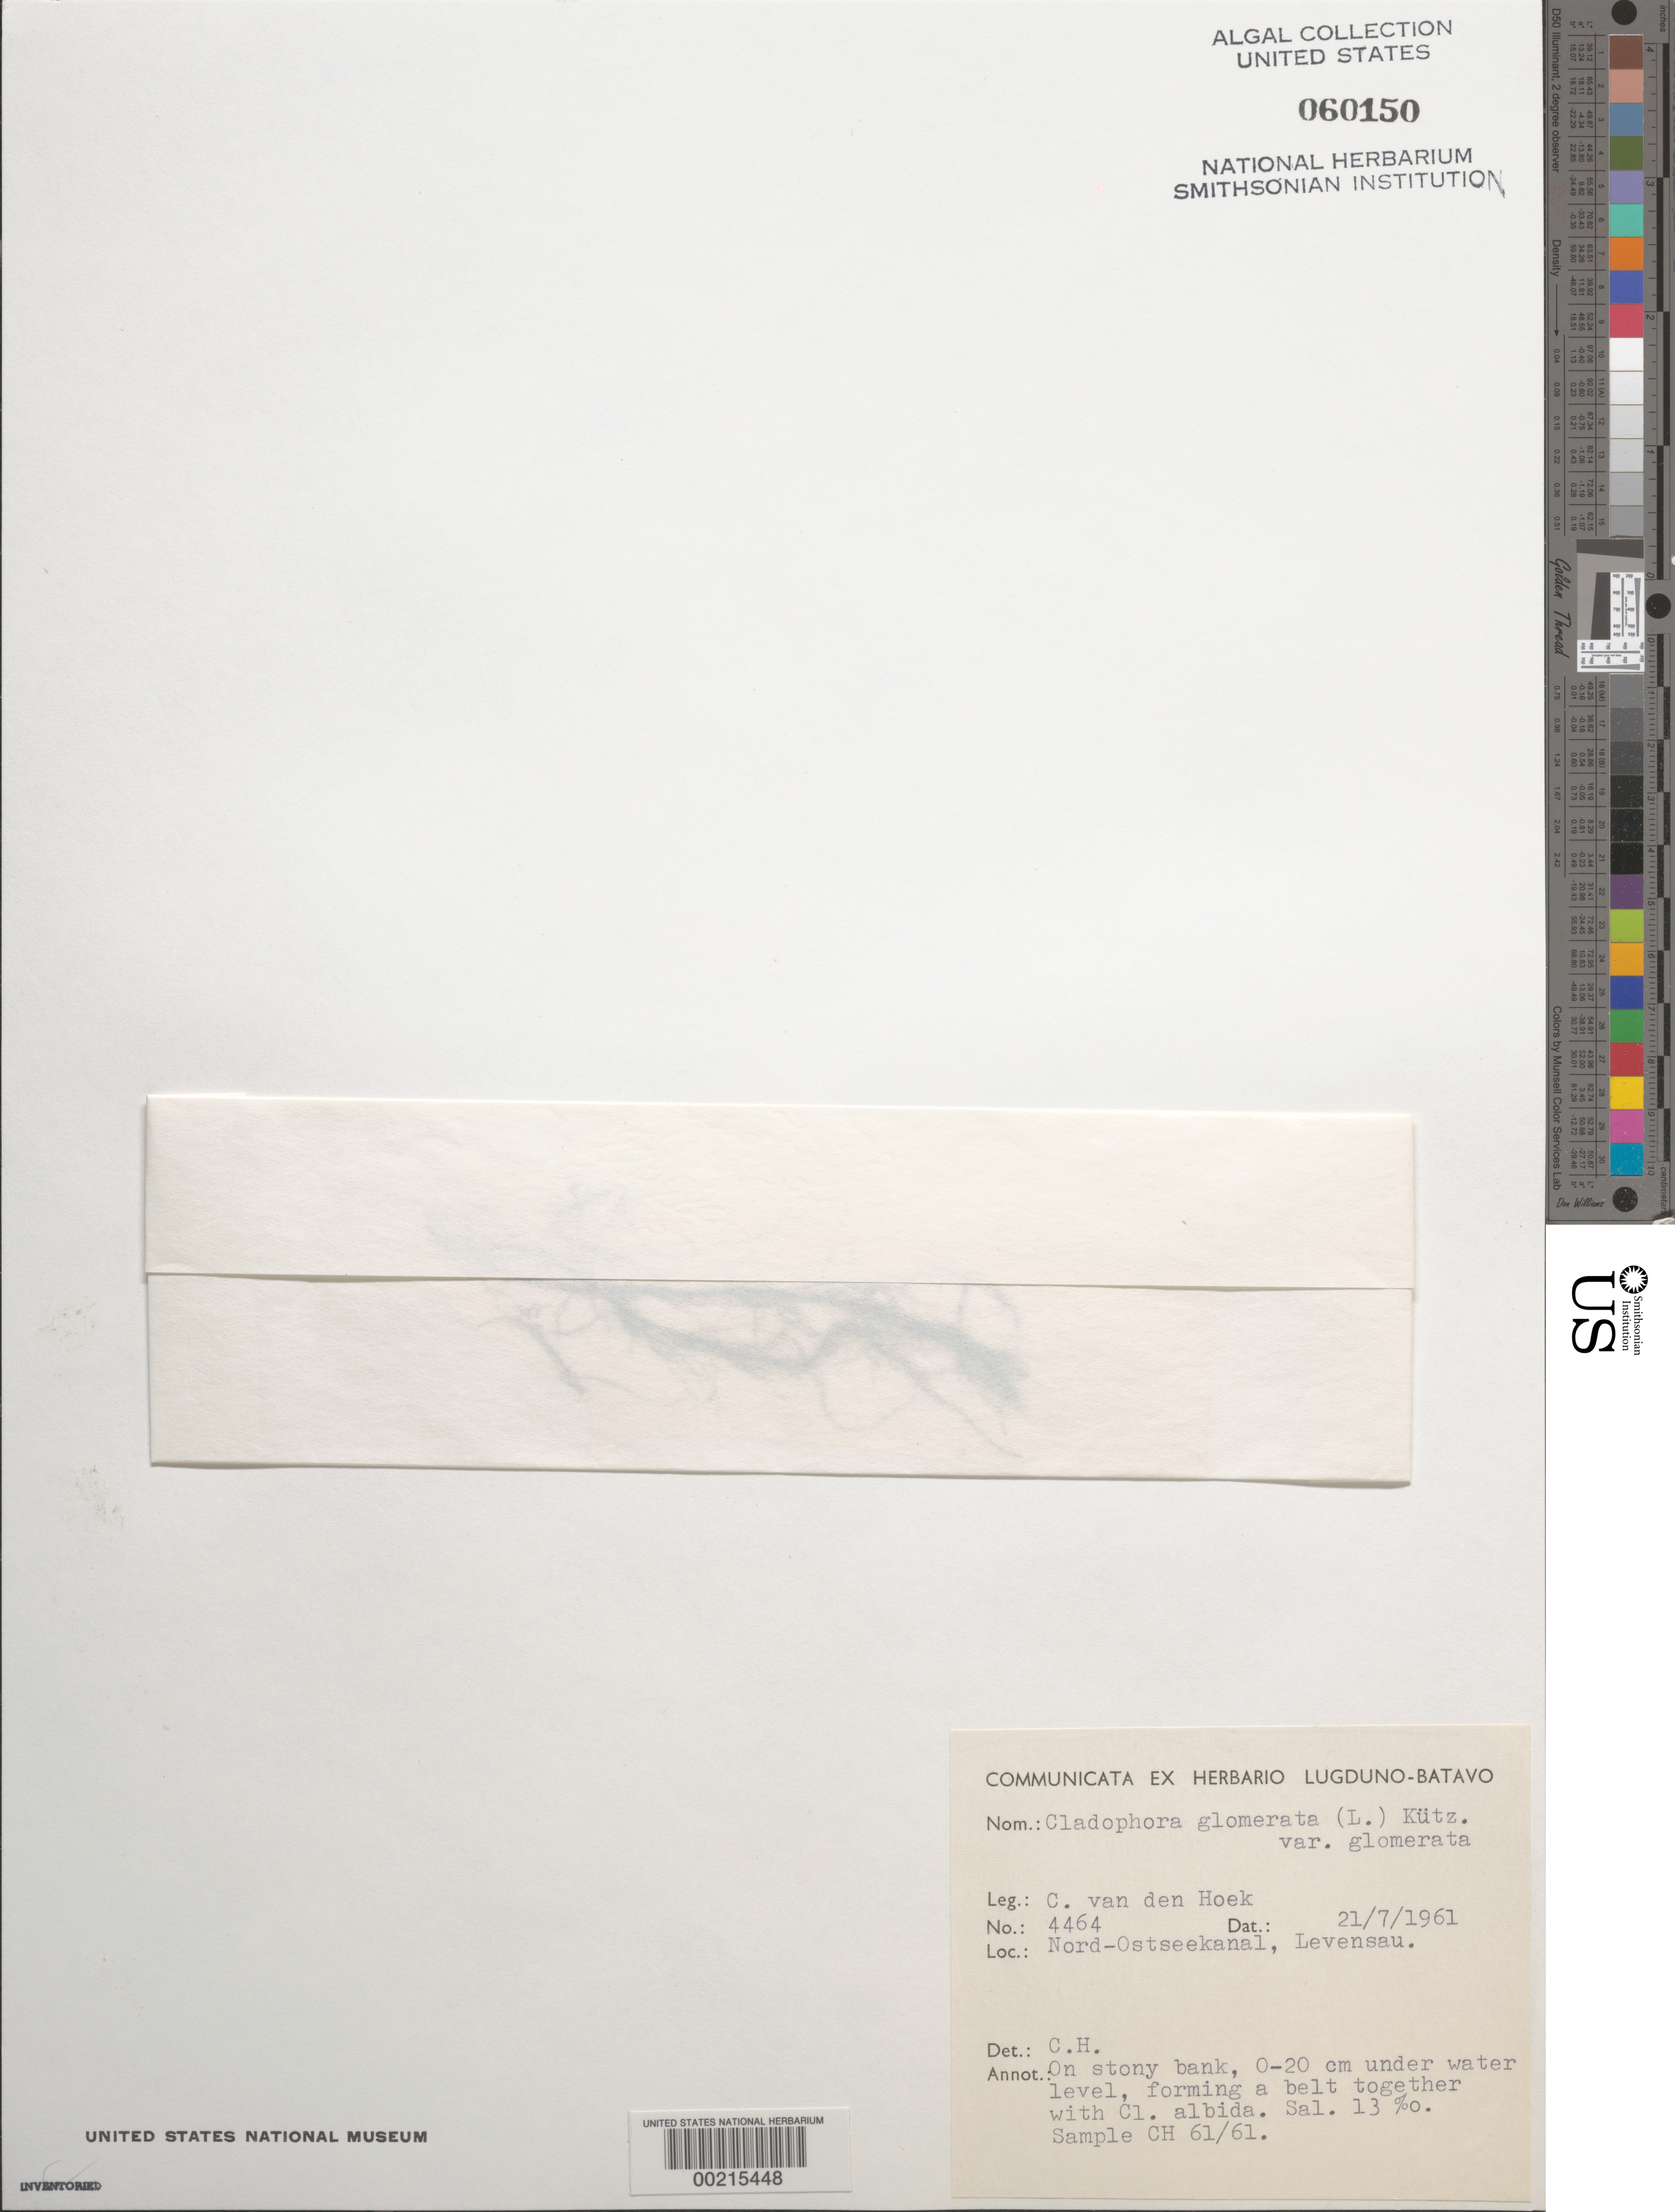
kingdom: Plantae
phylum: Chlorophyta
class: Ulvophyceae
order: Cladophorales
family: Cladophoraceae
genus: Cladophora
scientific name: Cladophora glomerata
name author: (L.) Kütz.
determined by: Hoek, C. van den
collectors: C. van den Hoek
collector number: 4464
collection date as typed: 21 Jul 1961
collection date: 1961-07-21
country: Germany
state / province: Schleswig-holstein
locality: Nord-ostseekanal, levensau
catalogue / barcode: US 60150